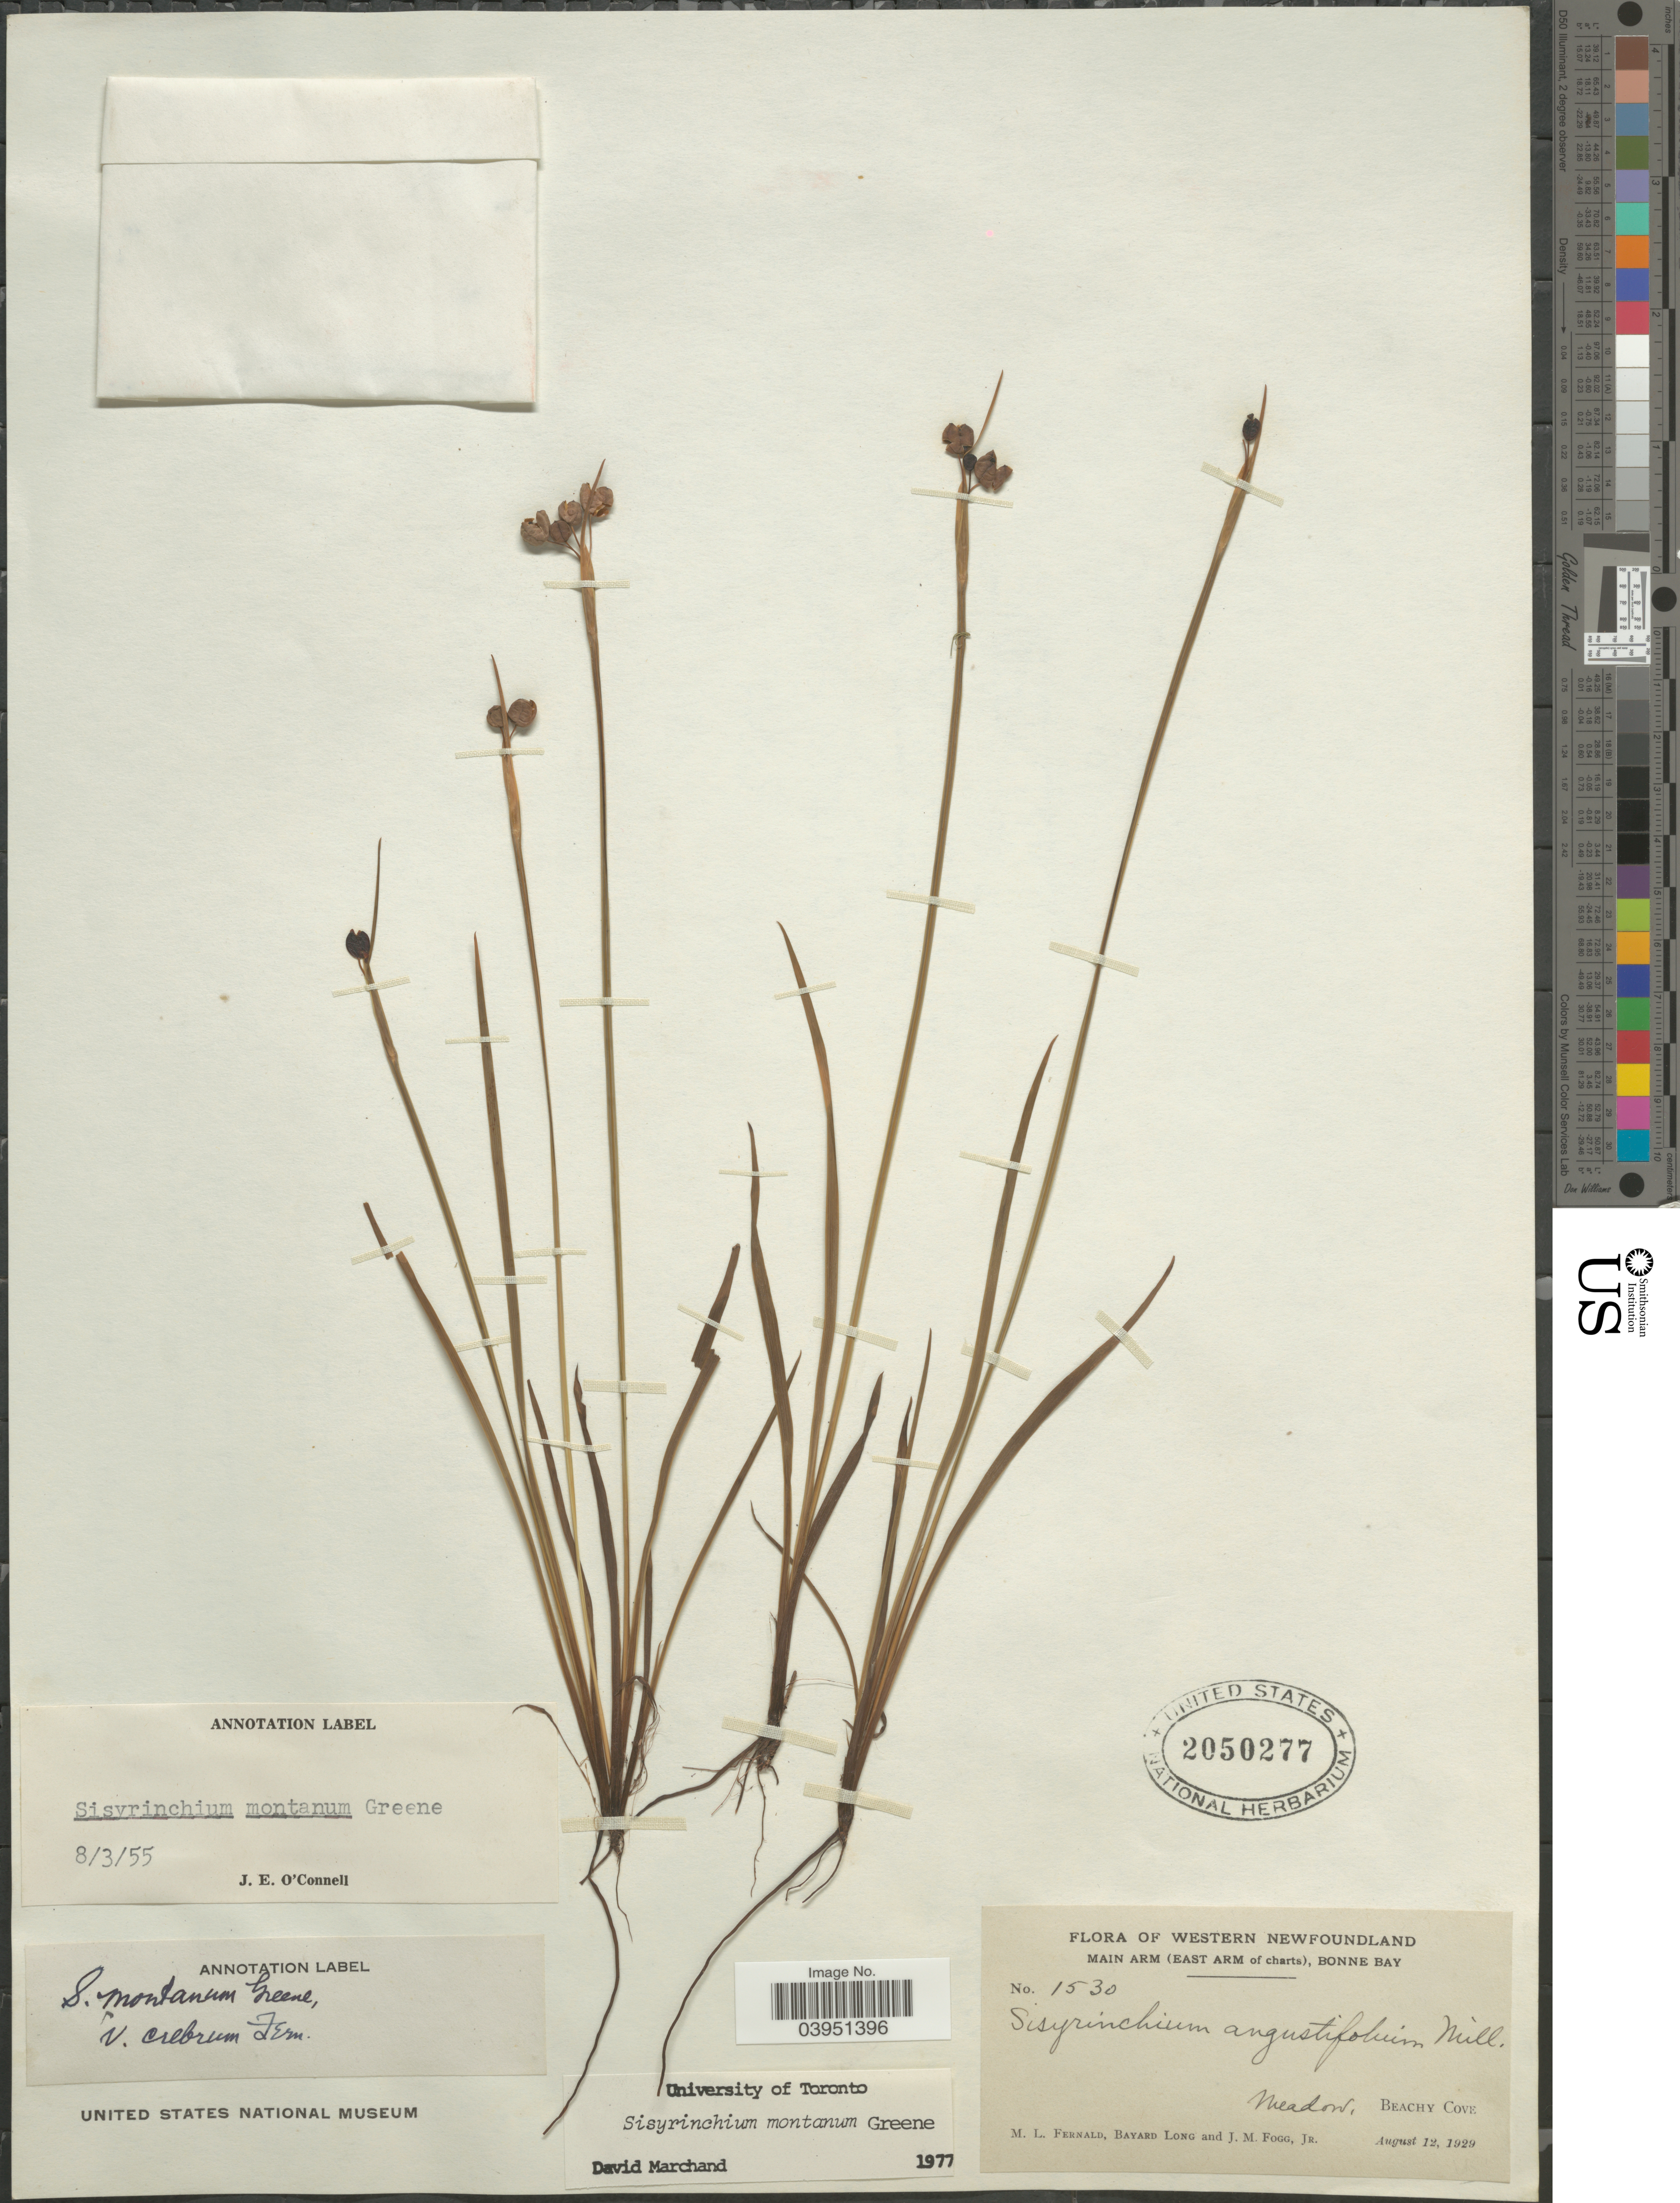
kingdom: Plantae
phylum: Tracheophyta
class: Liliopsida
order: Asparagales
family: Iridaceae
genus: Sisyrinchium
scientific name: Sisyrinchium montanum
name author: Greene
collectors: M. L. Fernald, B. Long & J. Fogg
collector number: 1530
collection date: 1929-08-12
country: Canada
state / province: Newfoundland and Labrador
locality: Western Newfoundland. Main Arm (East Arm of charts), Bonne Bay. Beachy Cove.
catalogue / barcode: US 2050277